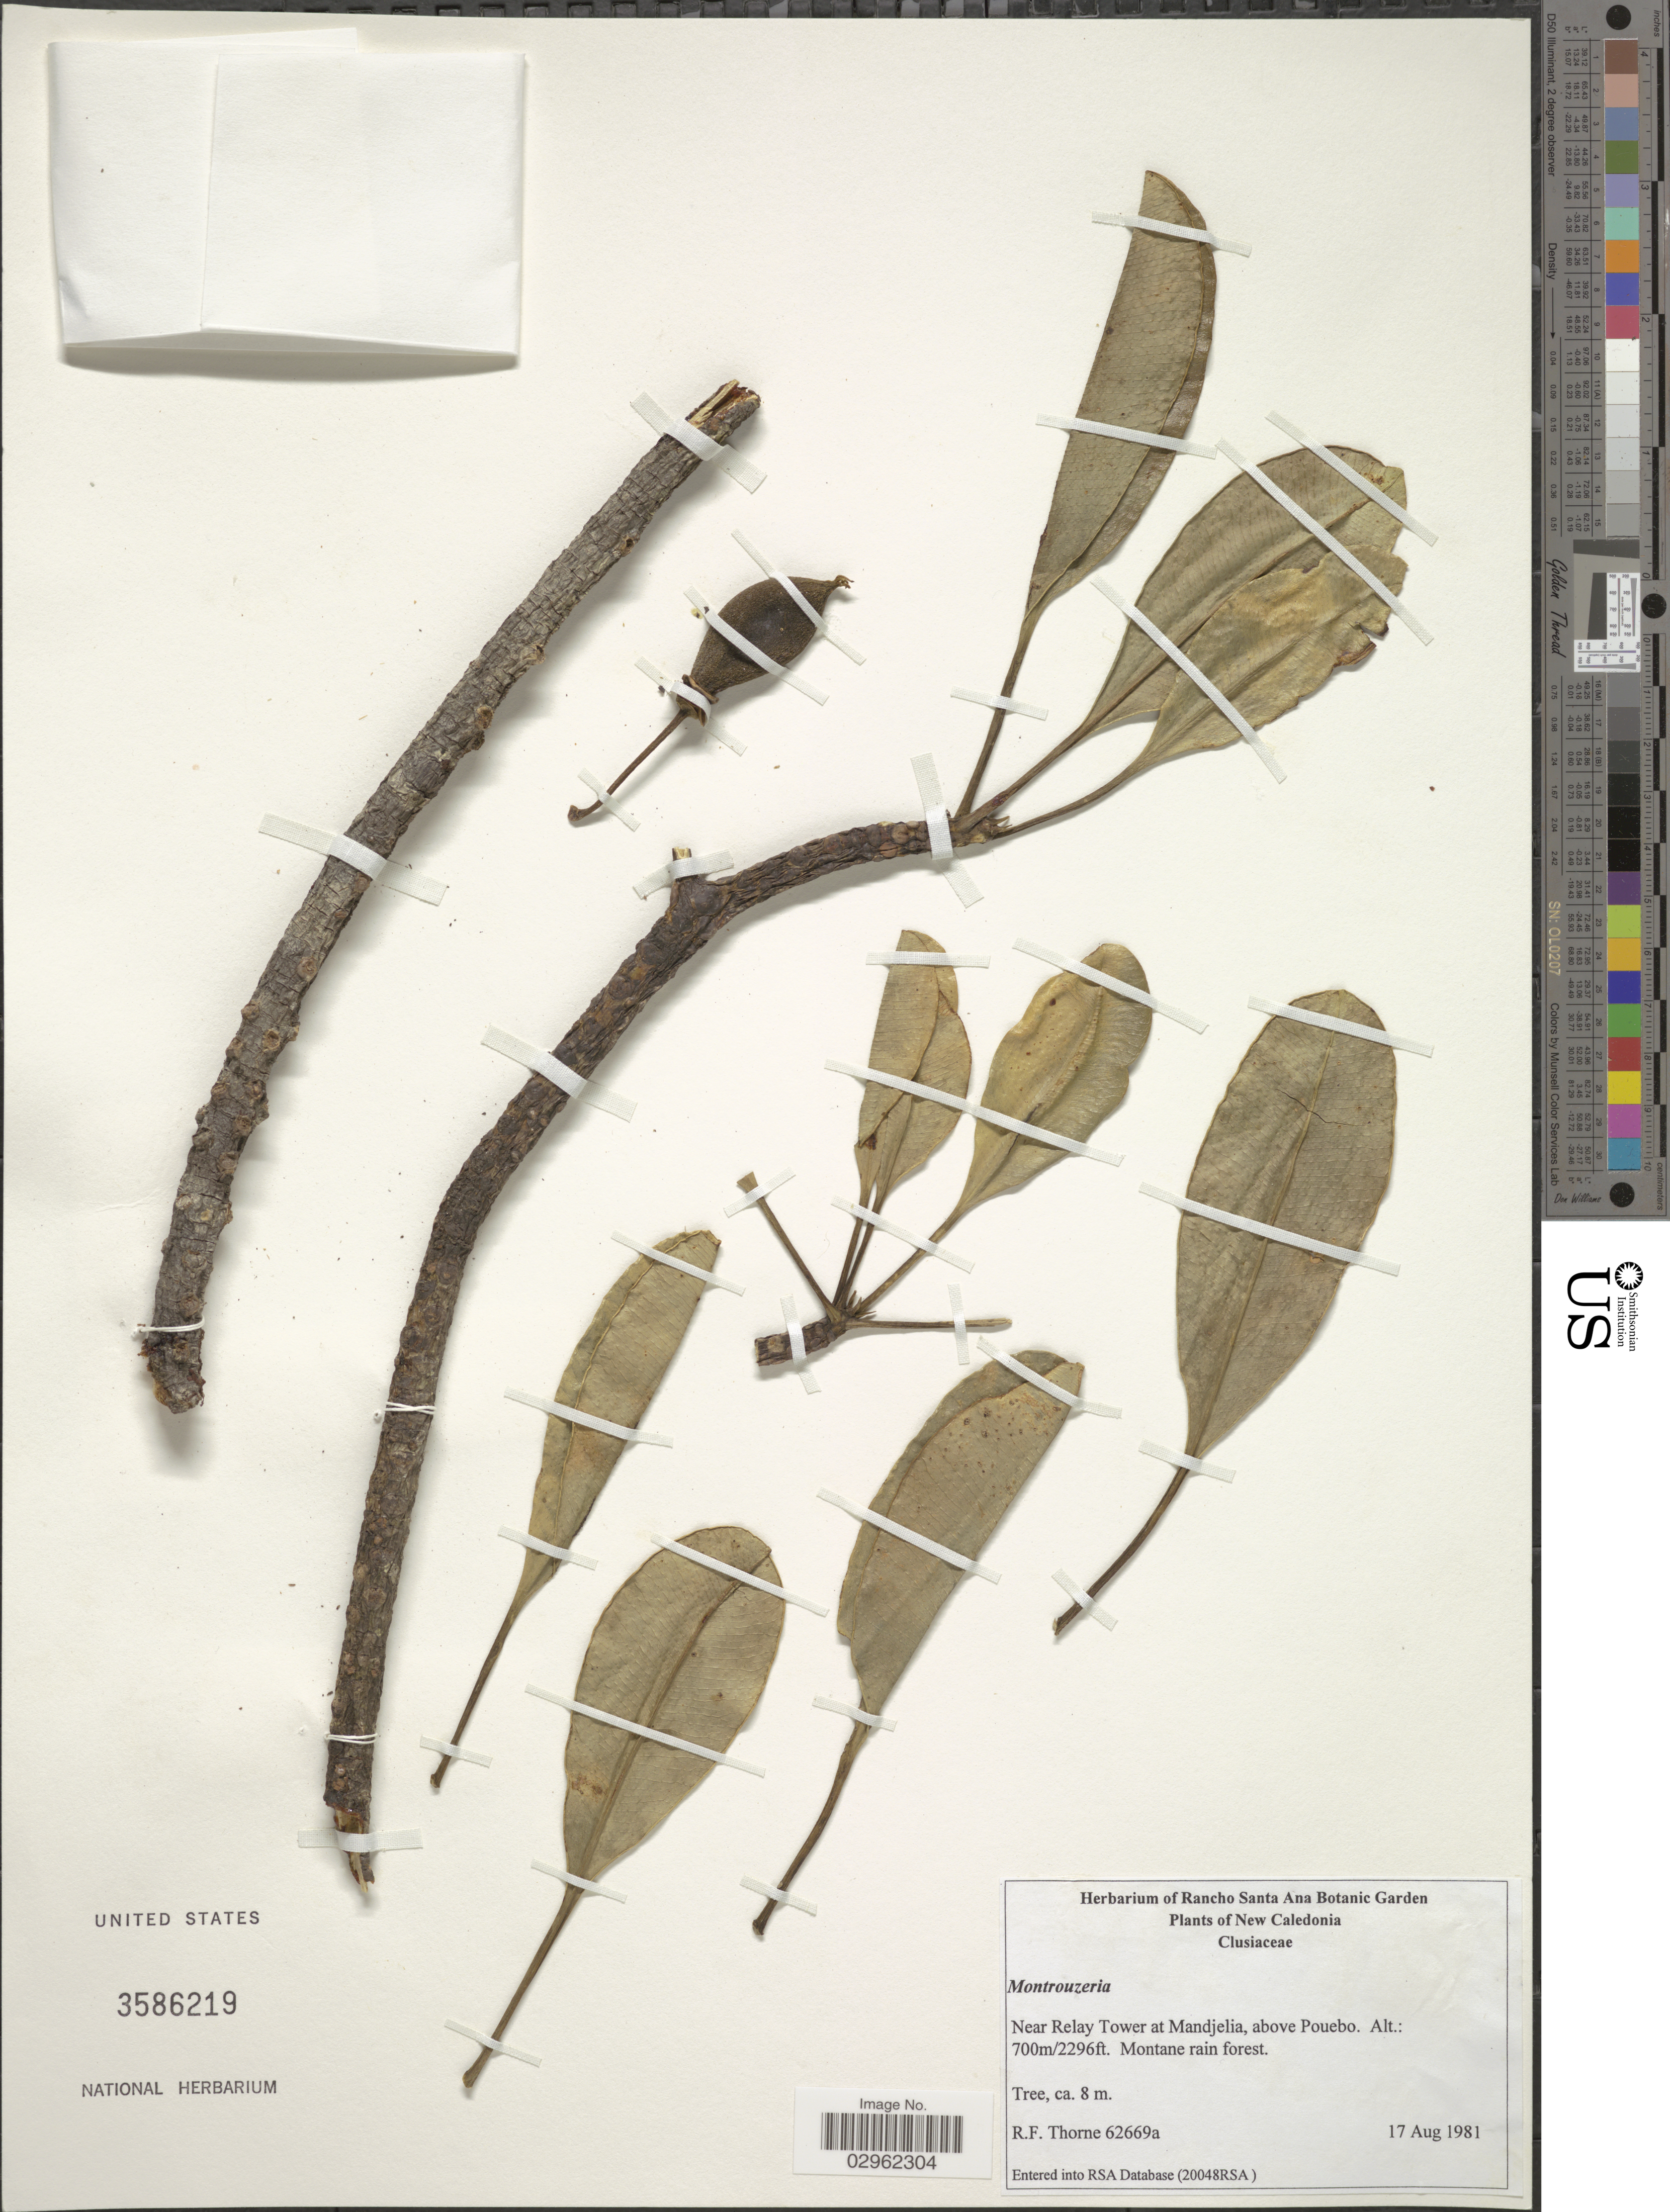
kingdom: Plantae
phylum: Tracheophyta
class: Magnoliopsida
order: Malpighiales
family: Clusiaceae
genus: Montrouziera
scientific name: Montrouziera sp.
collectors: R. Thorne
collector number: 62669a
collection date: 1981-08-17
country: New Caledonia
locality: Near Relay Tower at Mandjelia, above Pouebo.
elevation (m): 700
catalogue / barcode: US 3586219